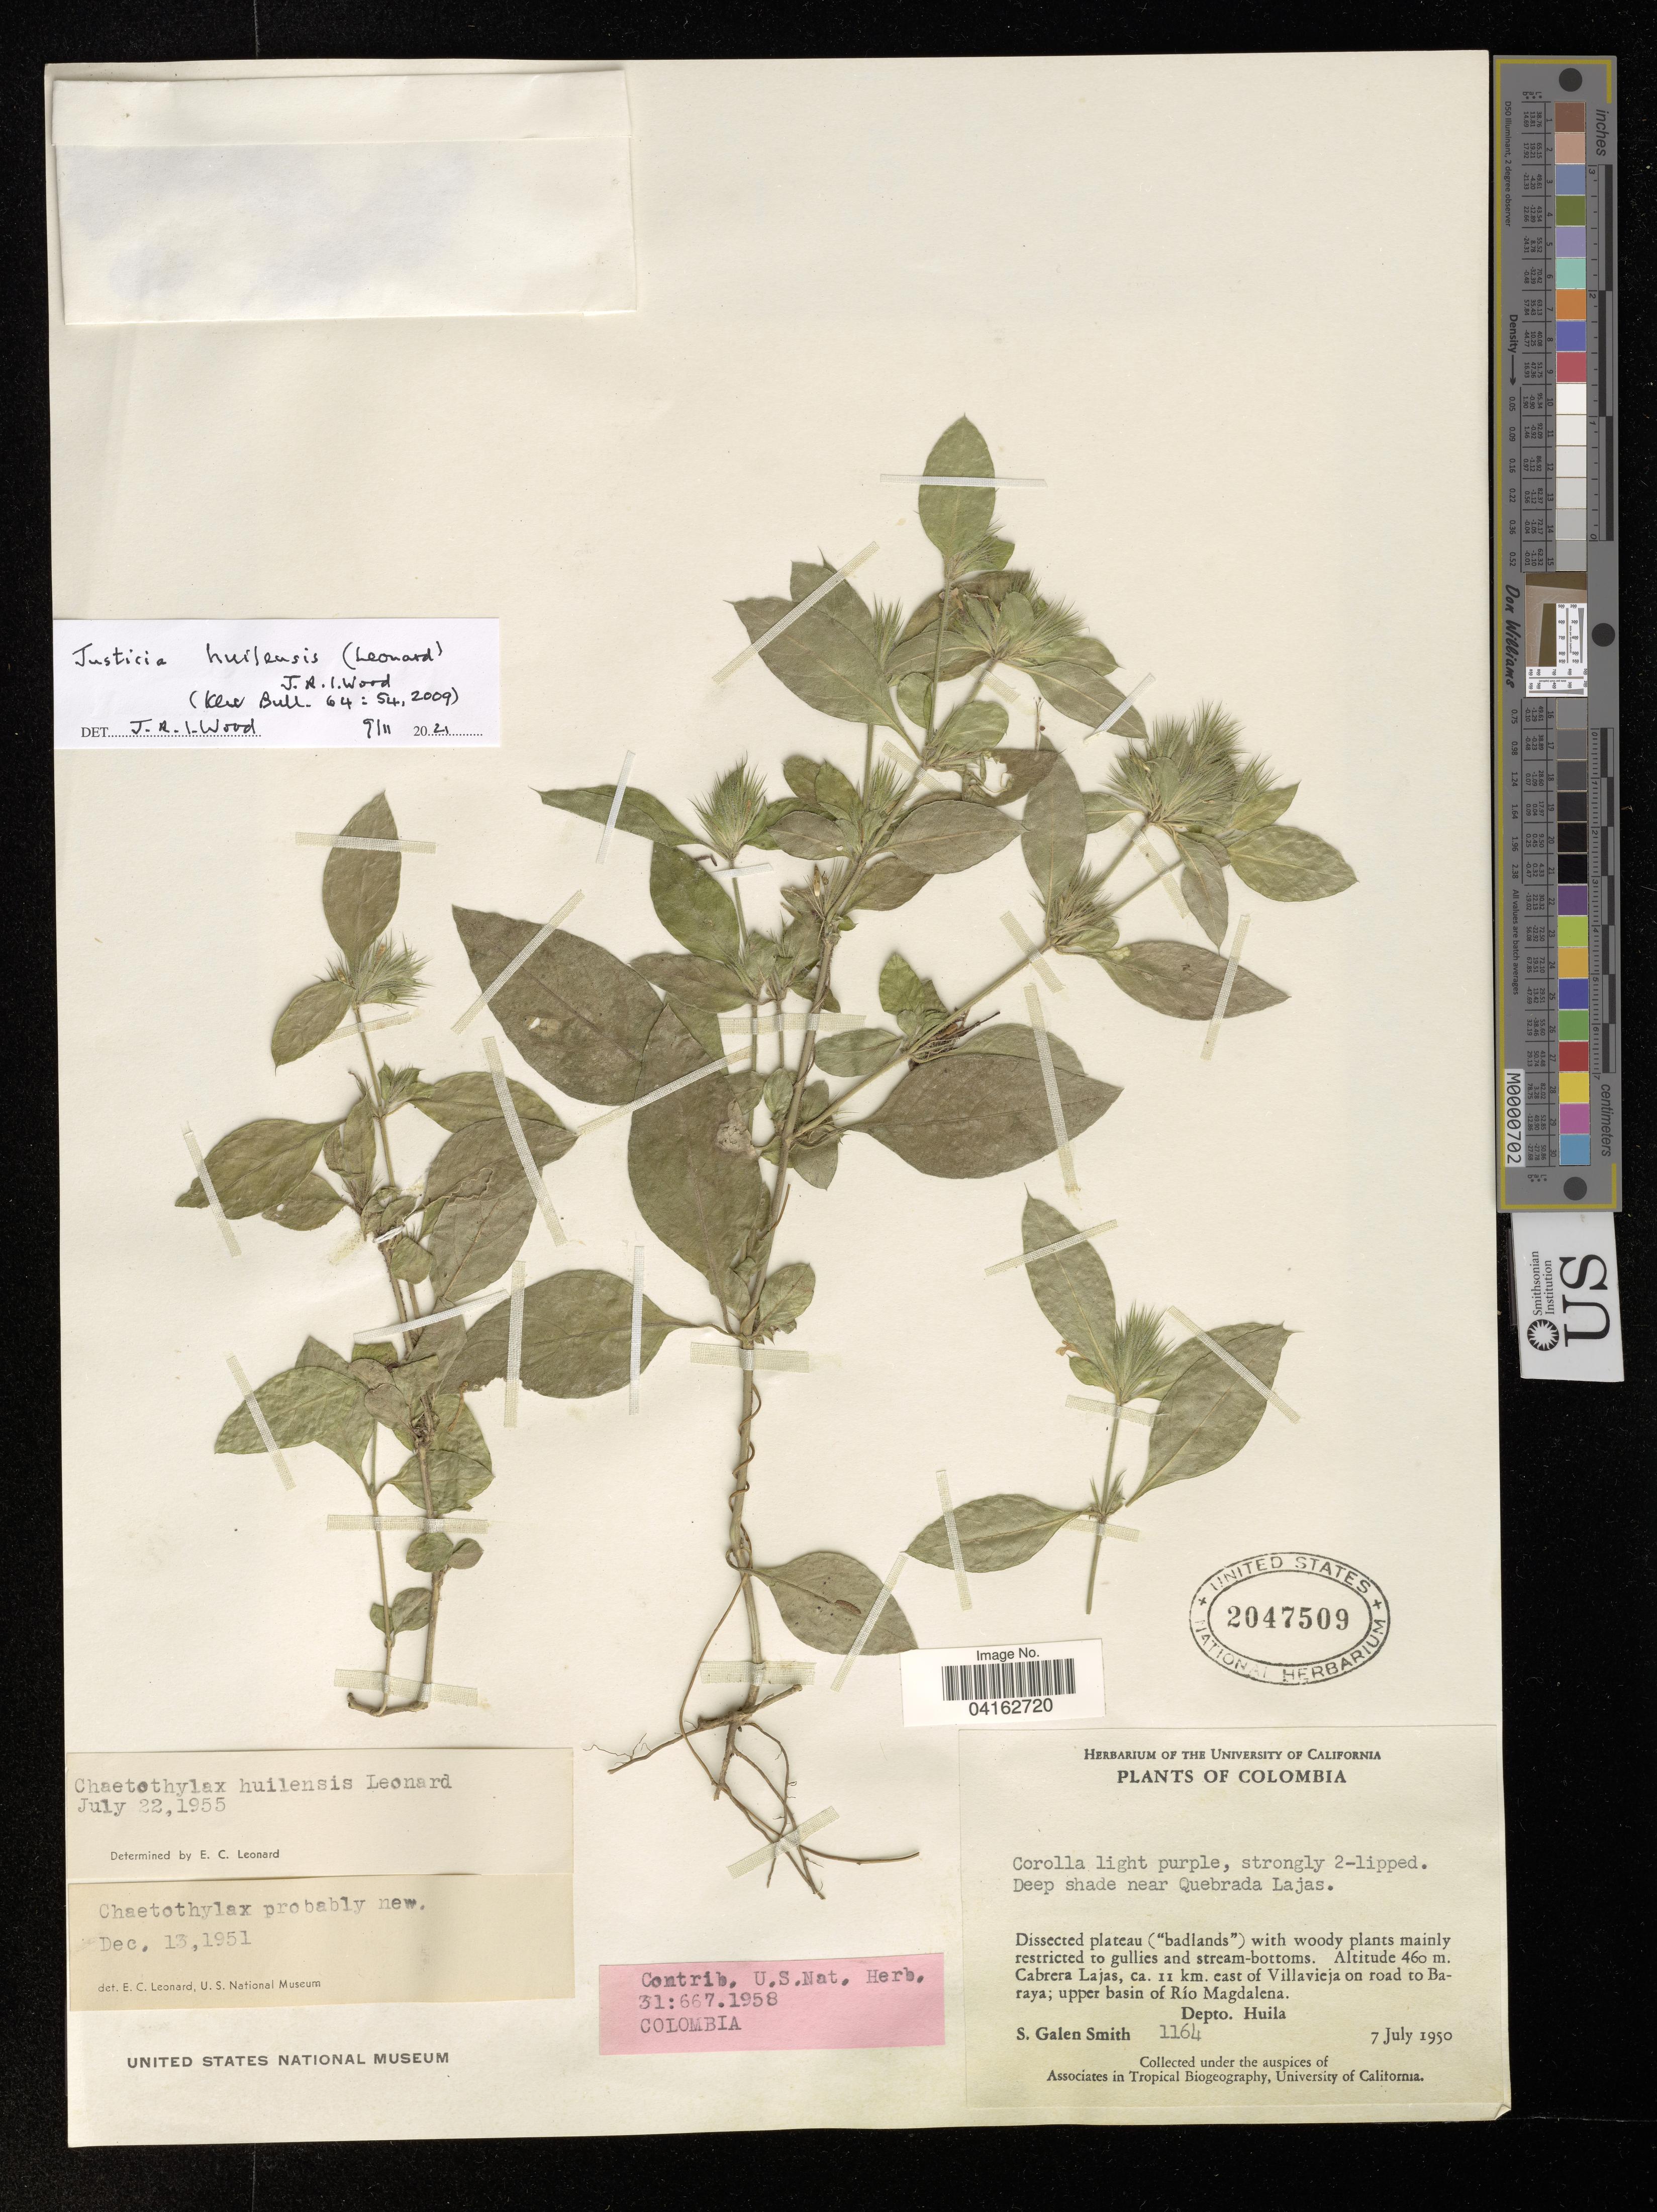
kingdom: Plantae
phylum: Tracheophyta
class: Magnoliopsida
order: Lamiales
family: Acanthaceae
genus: Justicia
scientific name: Justicia huilensis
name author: (Leonard) J.R.I. Wood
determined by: Wood, J. R. I.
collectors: S. G. Smith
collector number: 1164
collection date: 1950-07-07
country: Colombia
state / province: Huila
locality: Cabrera Lajas, ca. 11 km. east of Villavieja on road to Baraya; upper basin of Río Magdalena. Depto. Huila.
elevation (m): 460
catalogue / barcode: US 2047509